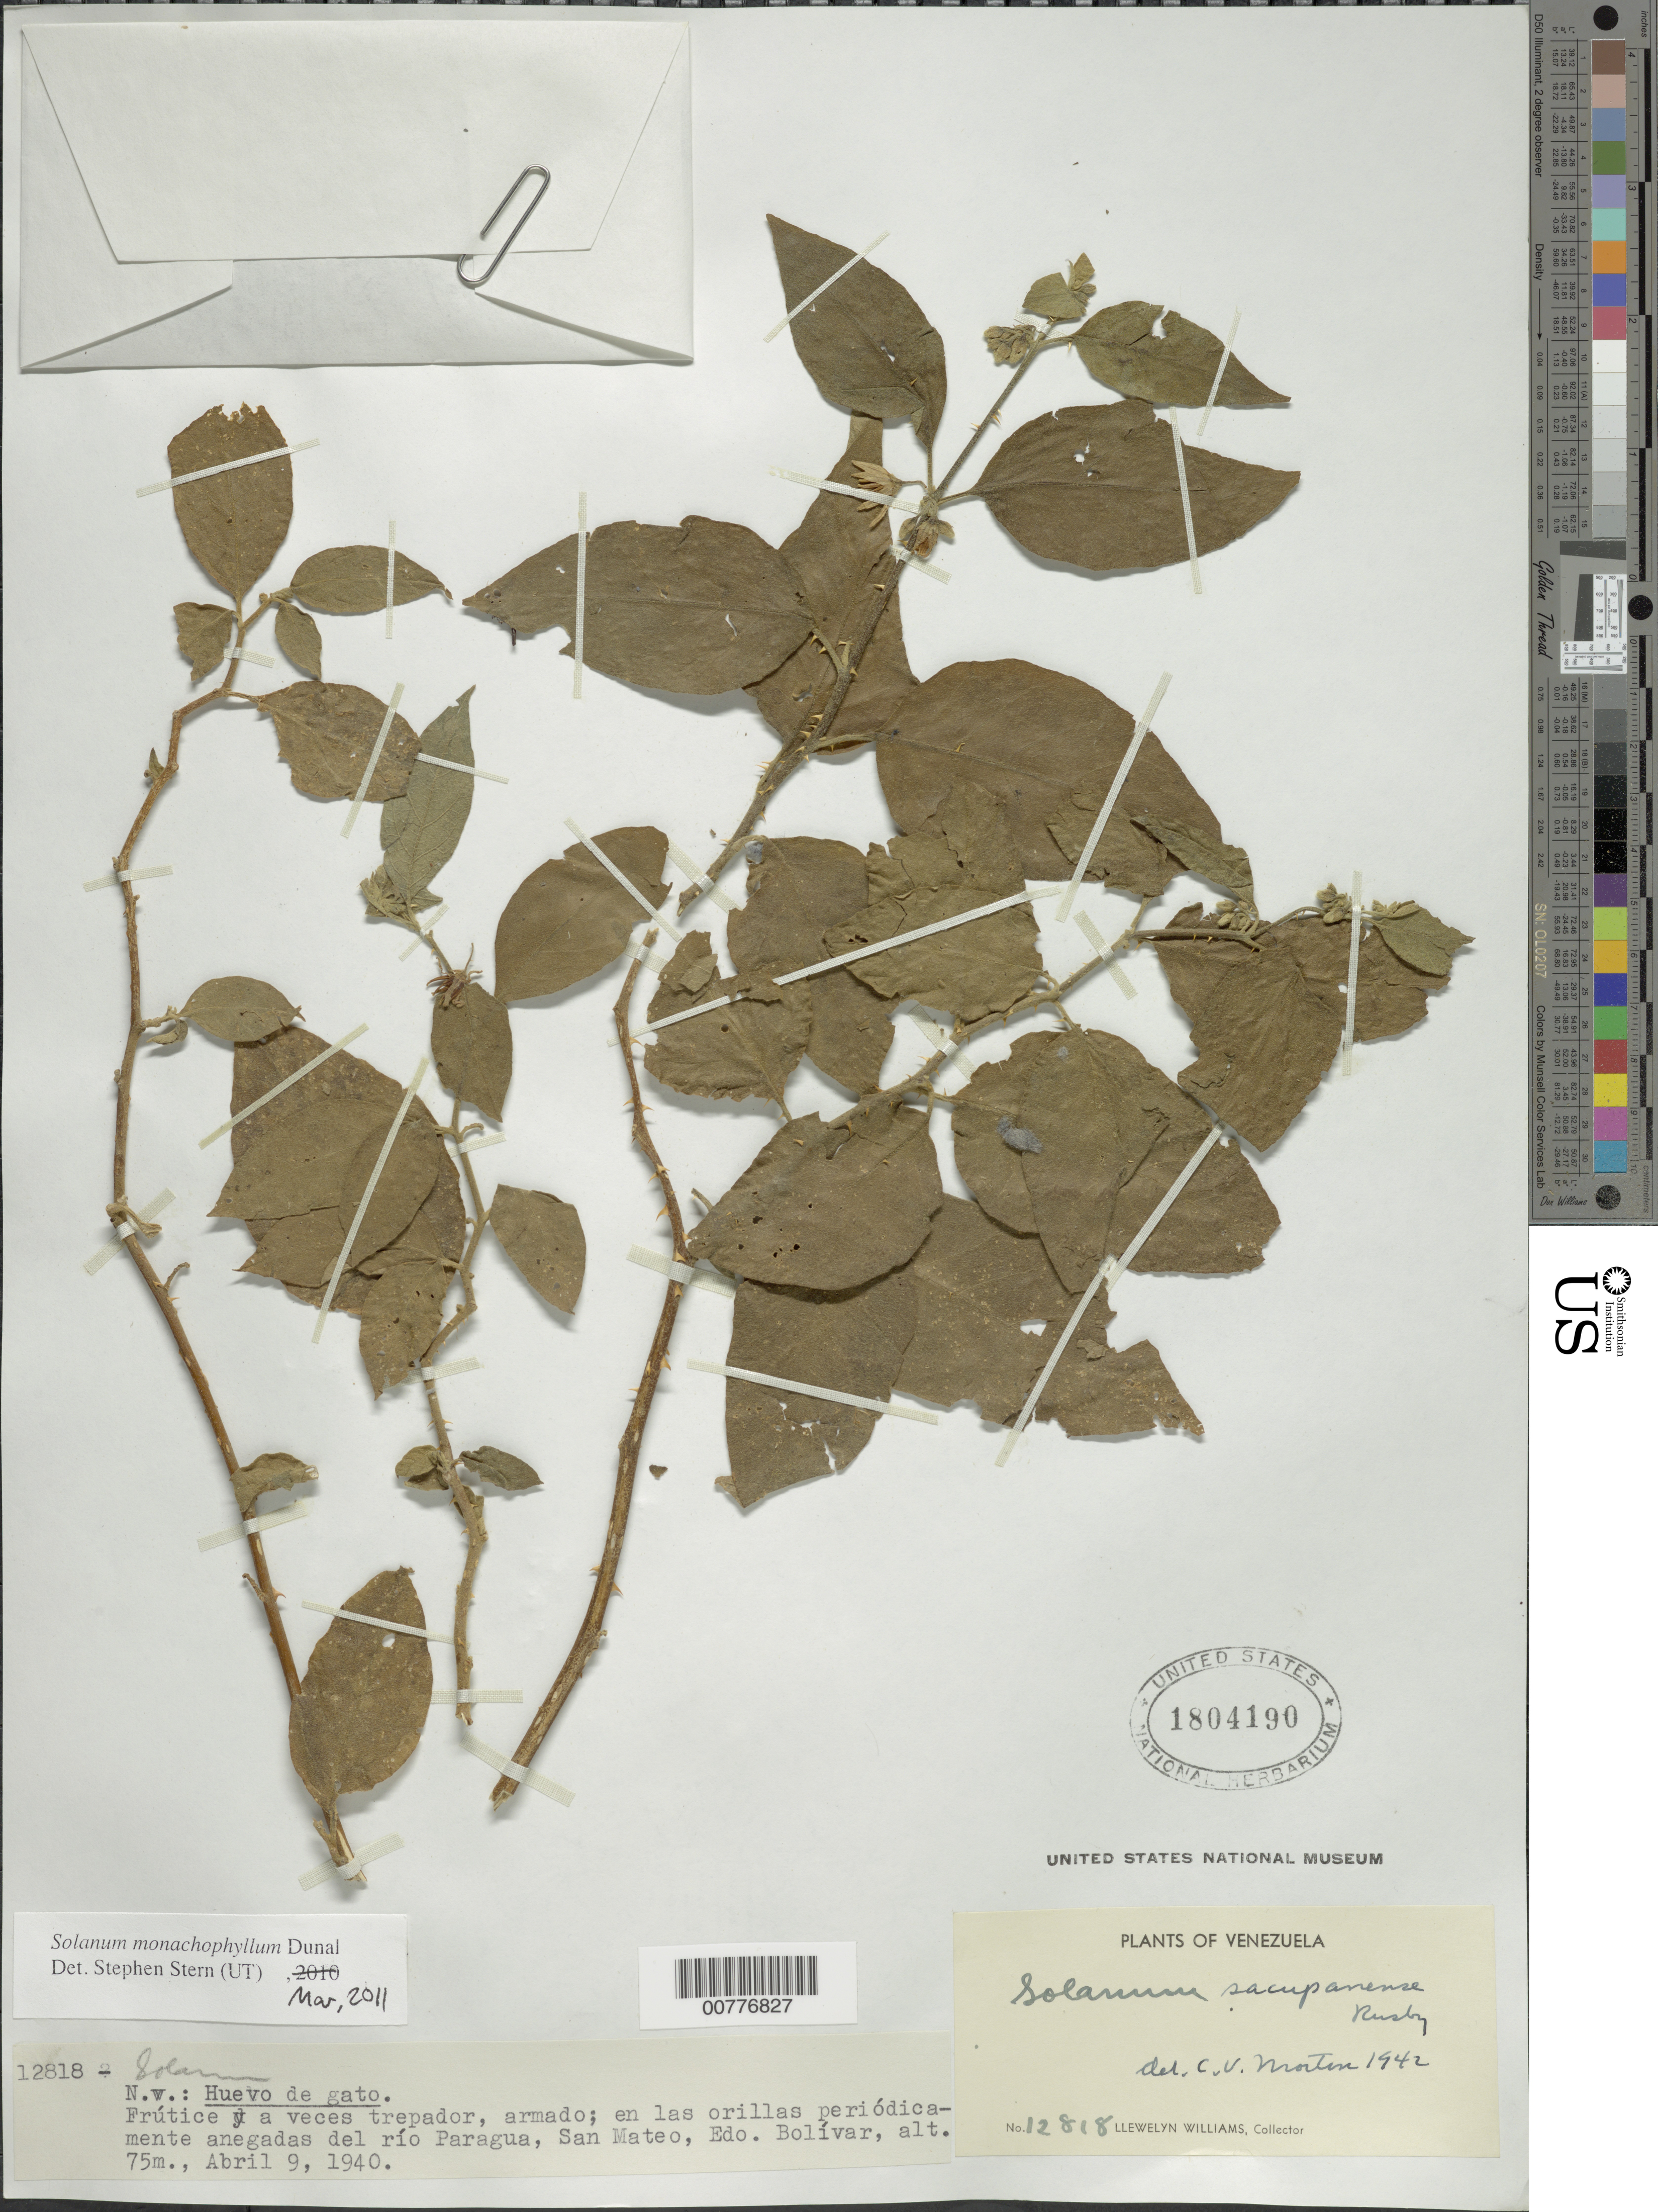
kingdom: Plantae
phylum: Tracheophyta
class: Magnoliopsida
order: Solanales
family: Solanaceae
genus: Solanum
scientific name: Solanum sacupanense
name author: Rusby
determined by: Morton, C. V.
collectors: L. Williams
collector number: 12818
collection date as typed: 4 Apr 1940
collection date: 1940-04-04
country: Venezuela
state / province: Bolívar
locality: San Mateo, Bajo Paragua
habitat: Along river; periodically inundated.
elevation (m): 75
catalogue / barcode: US 1804190